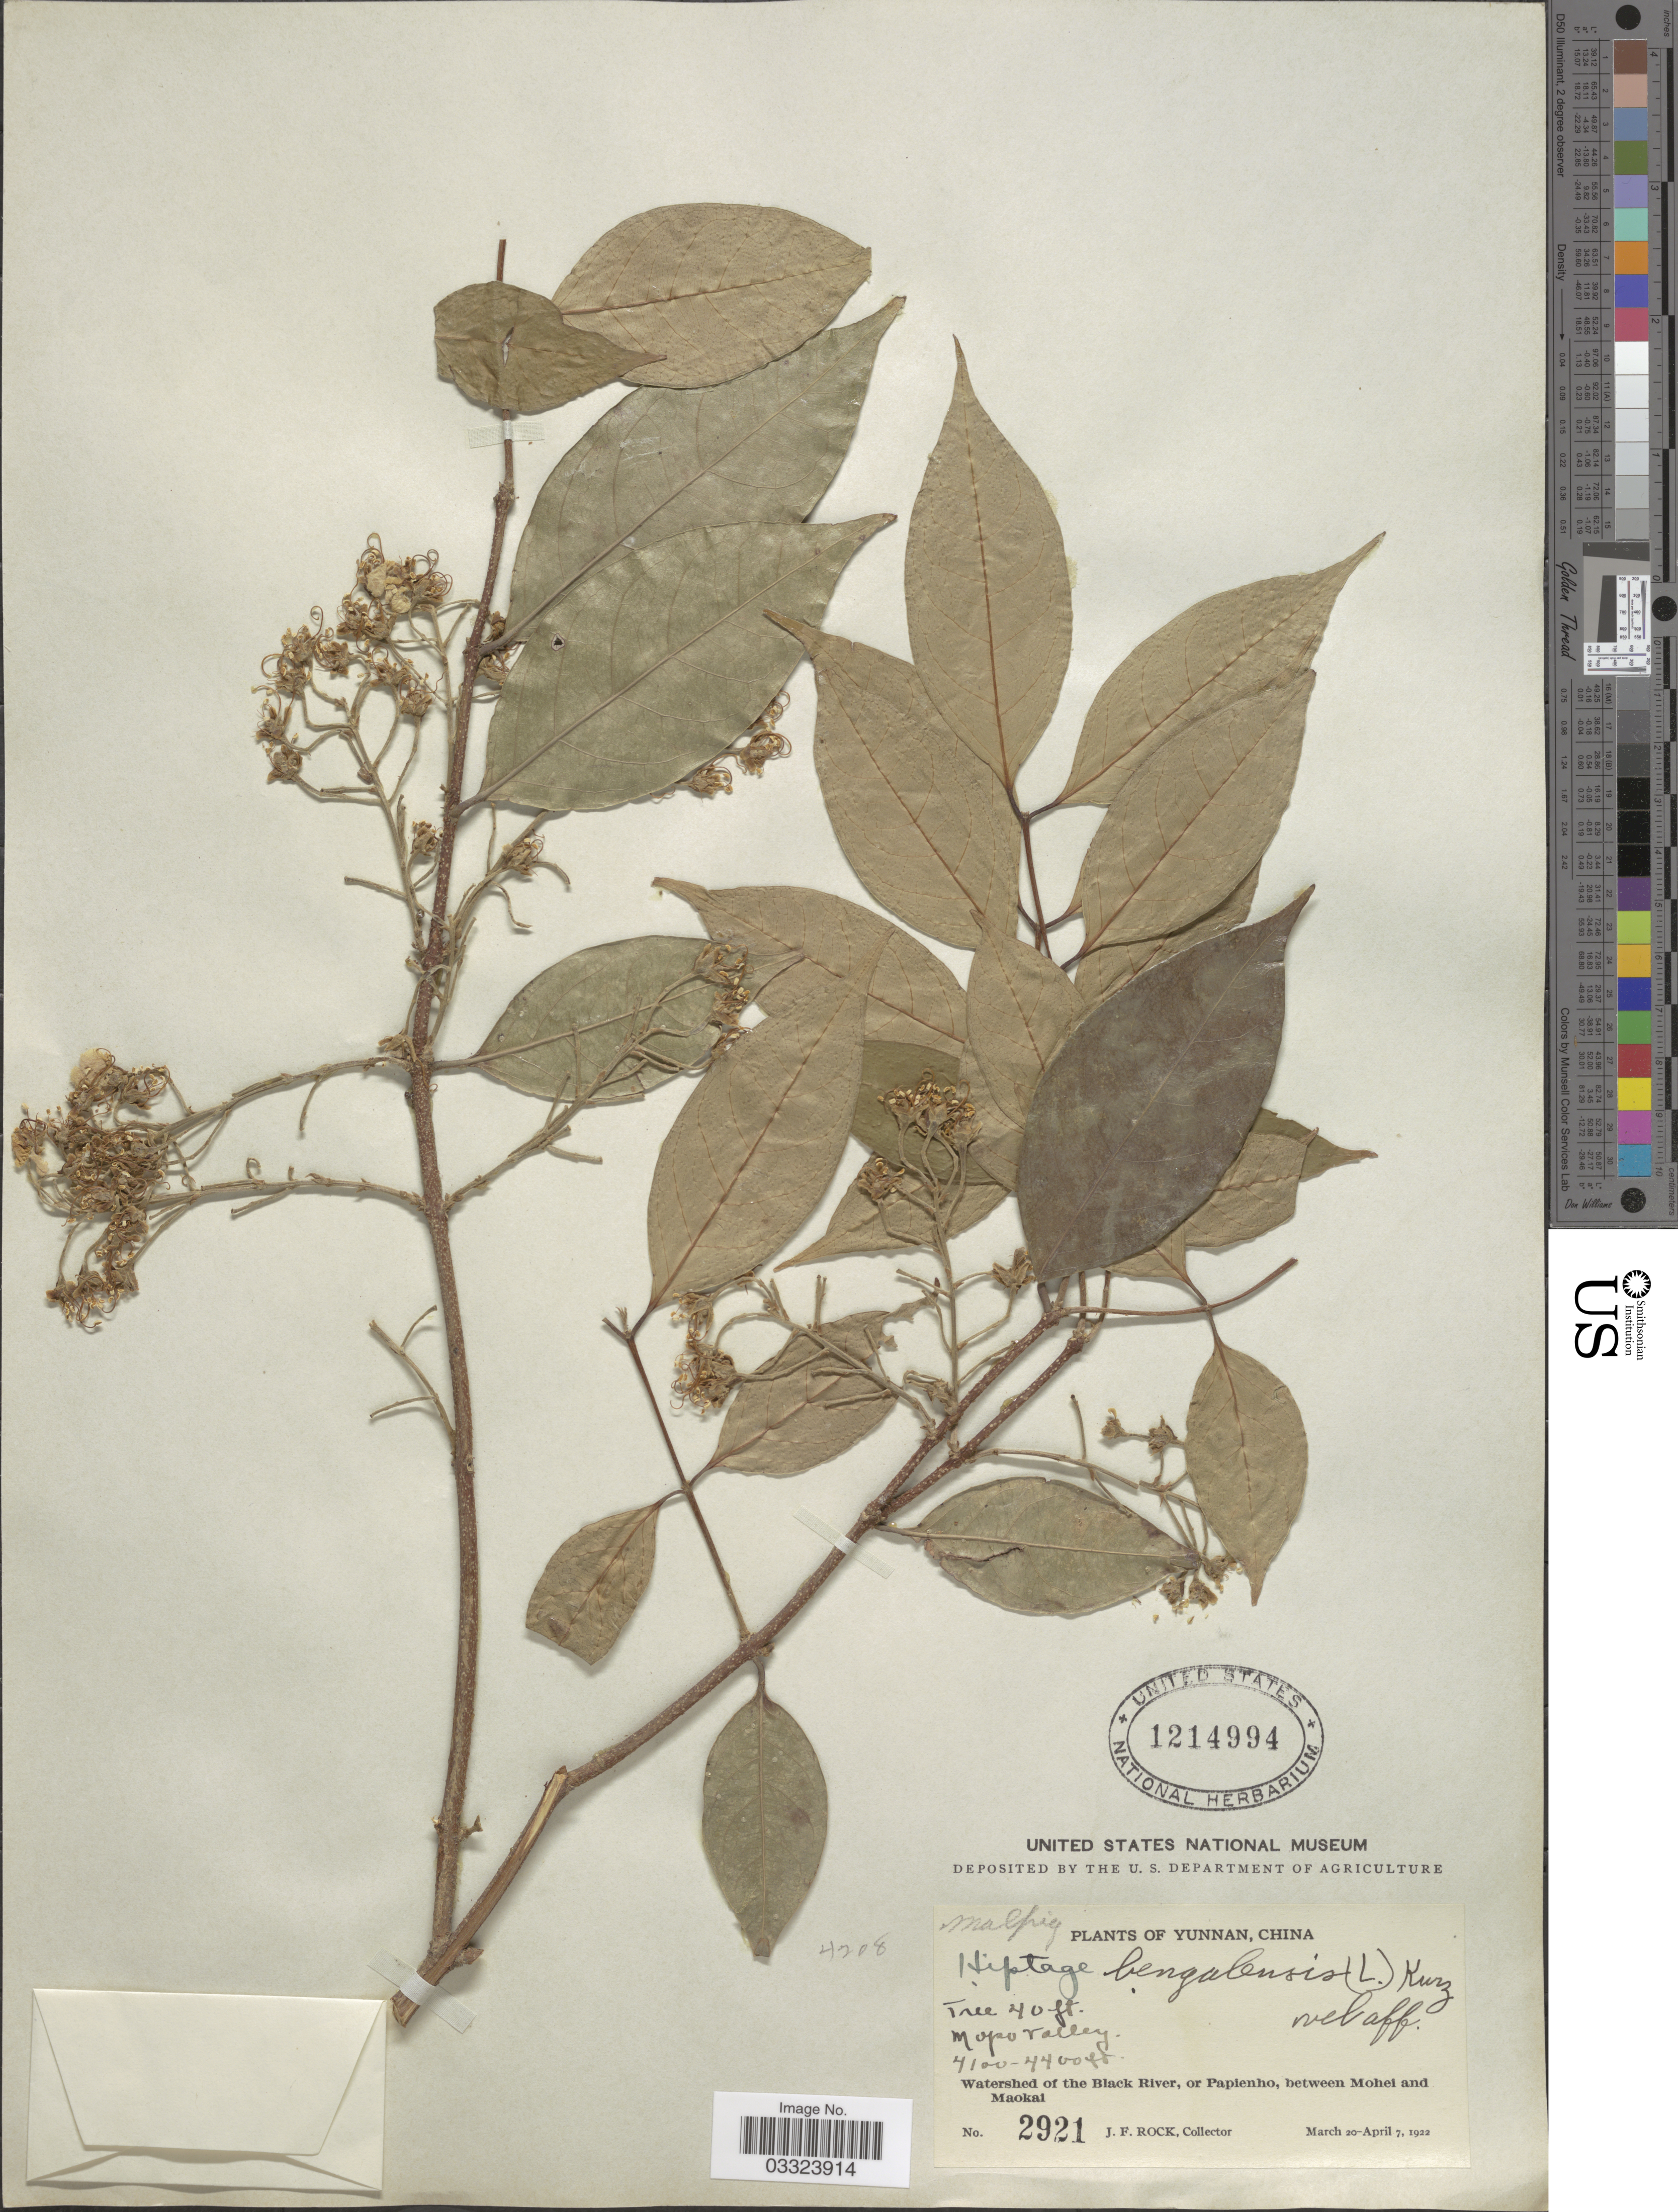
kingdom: Plantae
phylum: Tracheophyta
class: Magnoliopsida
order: Malpighiales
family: Malpighiaceae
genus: Hiptage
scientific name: Hiptage benghalensis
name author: (L.) Kurz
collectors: J. Rock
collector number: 2921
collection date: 1922-03-20/1922-04-07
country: China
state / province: Yunnan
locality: Mopo Valley, Watershed of the Black River, or Papienho, between Mohei and Maokai.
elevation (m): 1250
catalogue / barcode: US 1214994